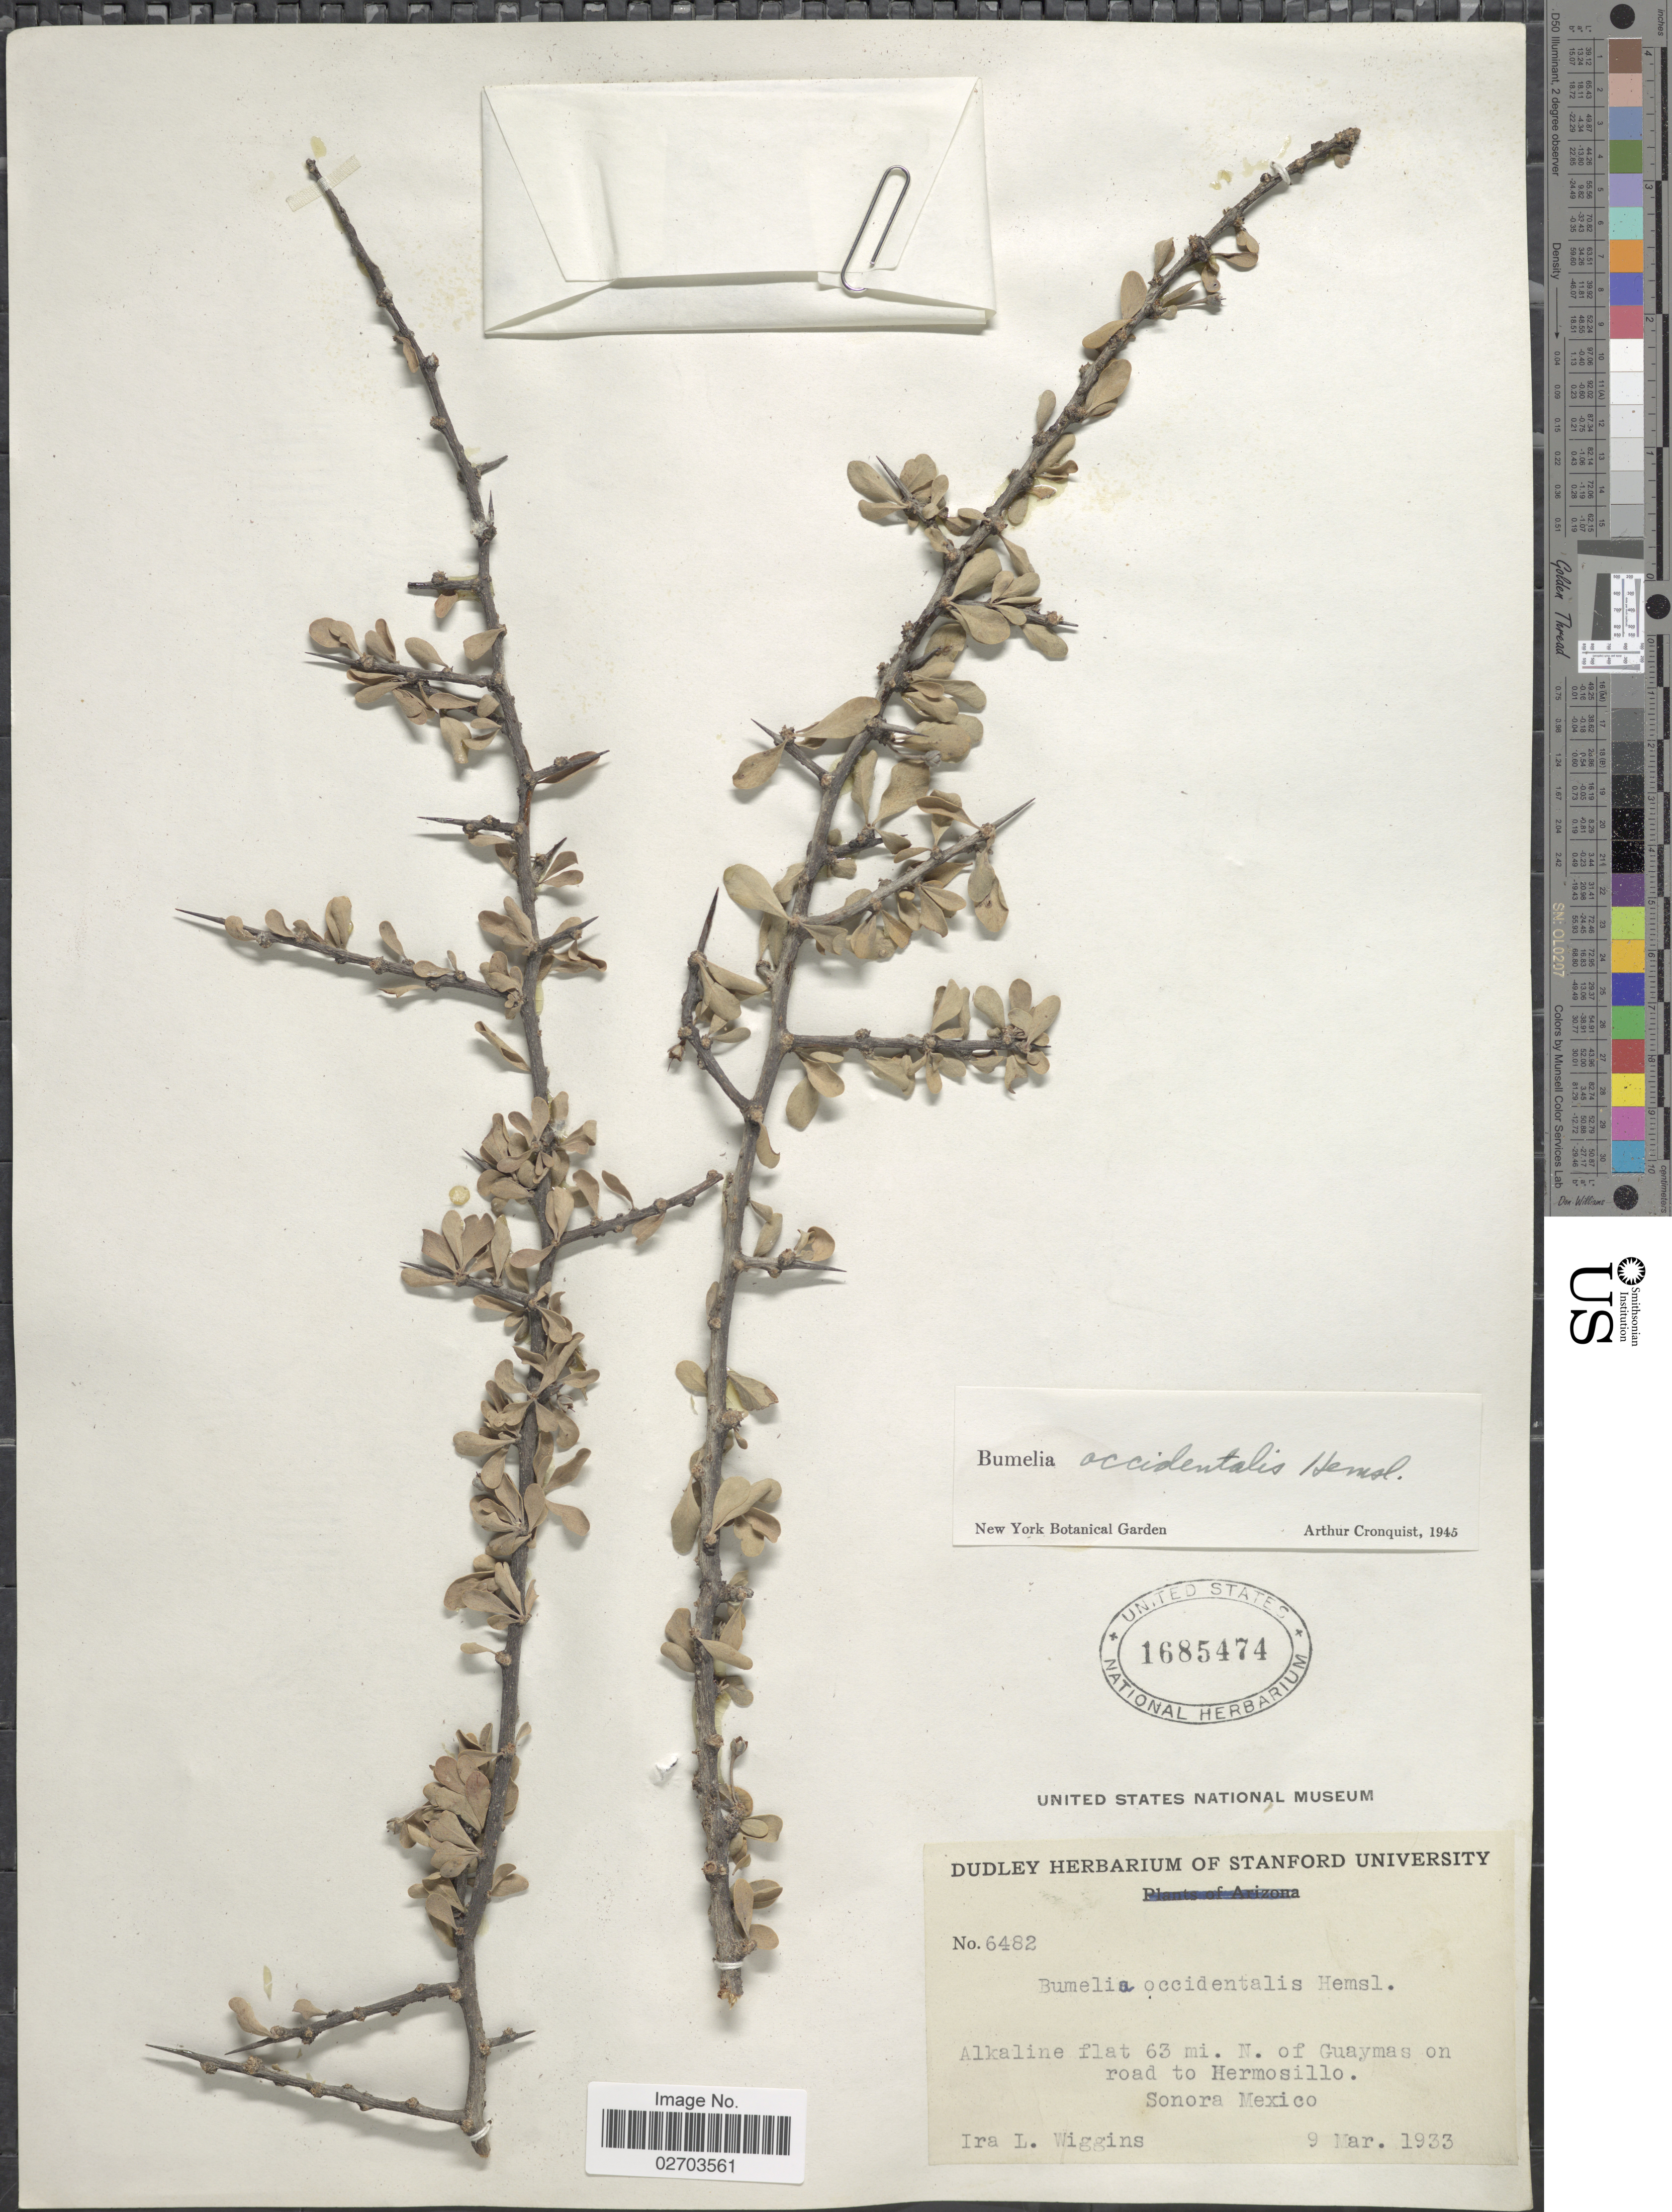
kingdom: Plantae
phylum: Tracheophyta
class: Magnoliopsida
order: Ericales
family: Sapotaceae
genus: Sideroxylon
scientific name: Sideroxylon occidentale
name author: (Hemsl.) T.D. Penn.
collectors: I. L. Wiggins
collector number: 6482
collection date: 1933-03-09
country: Mexico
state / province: Sonora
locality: Alkaline flat 63 mi. N of Guaymas on road to Hermosillo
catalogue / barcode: US 1685474